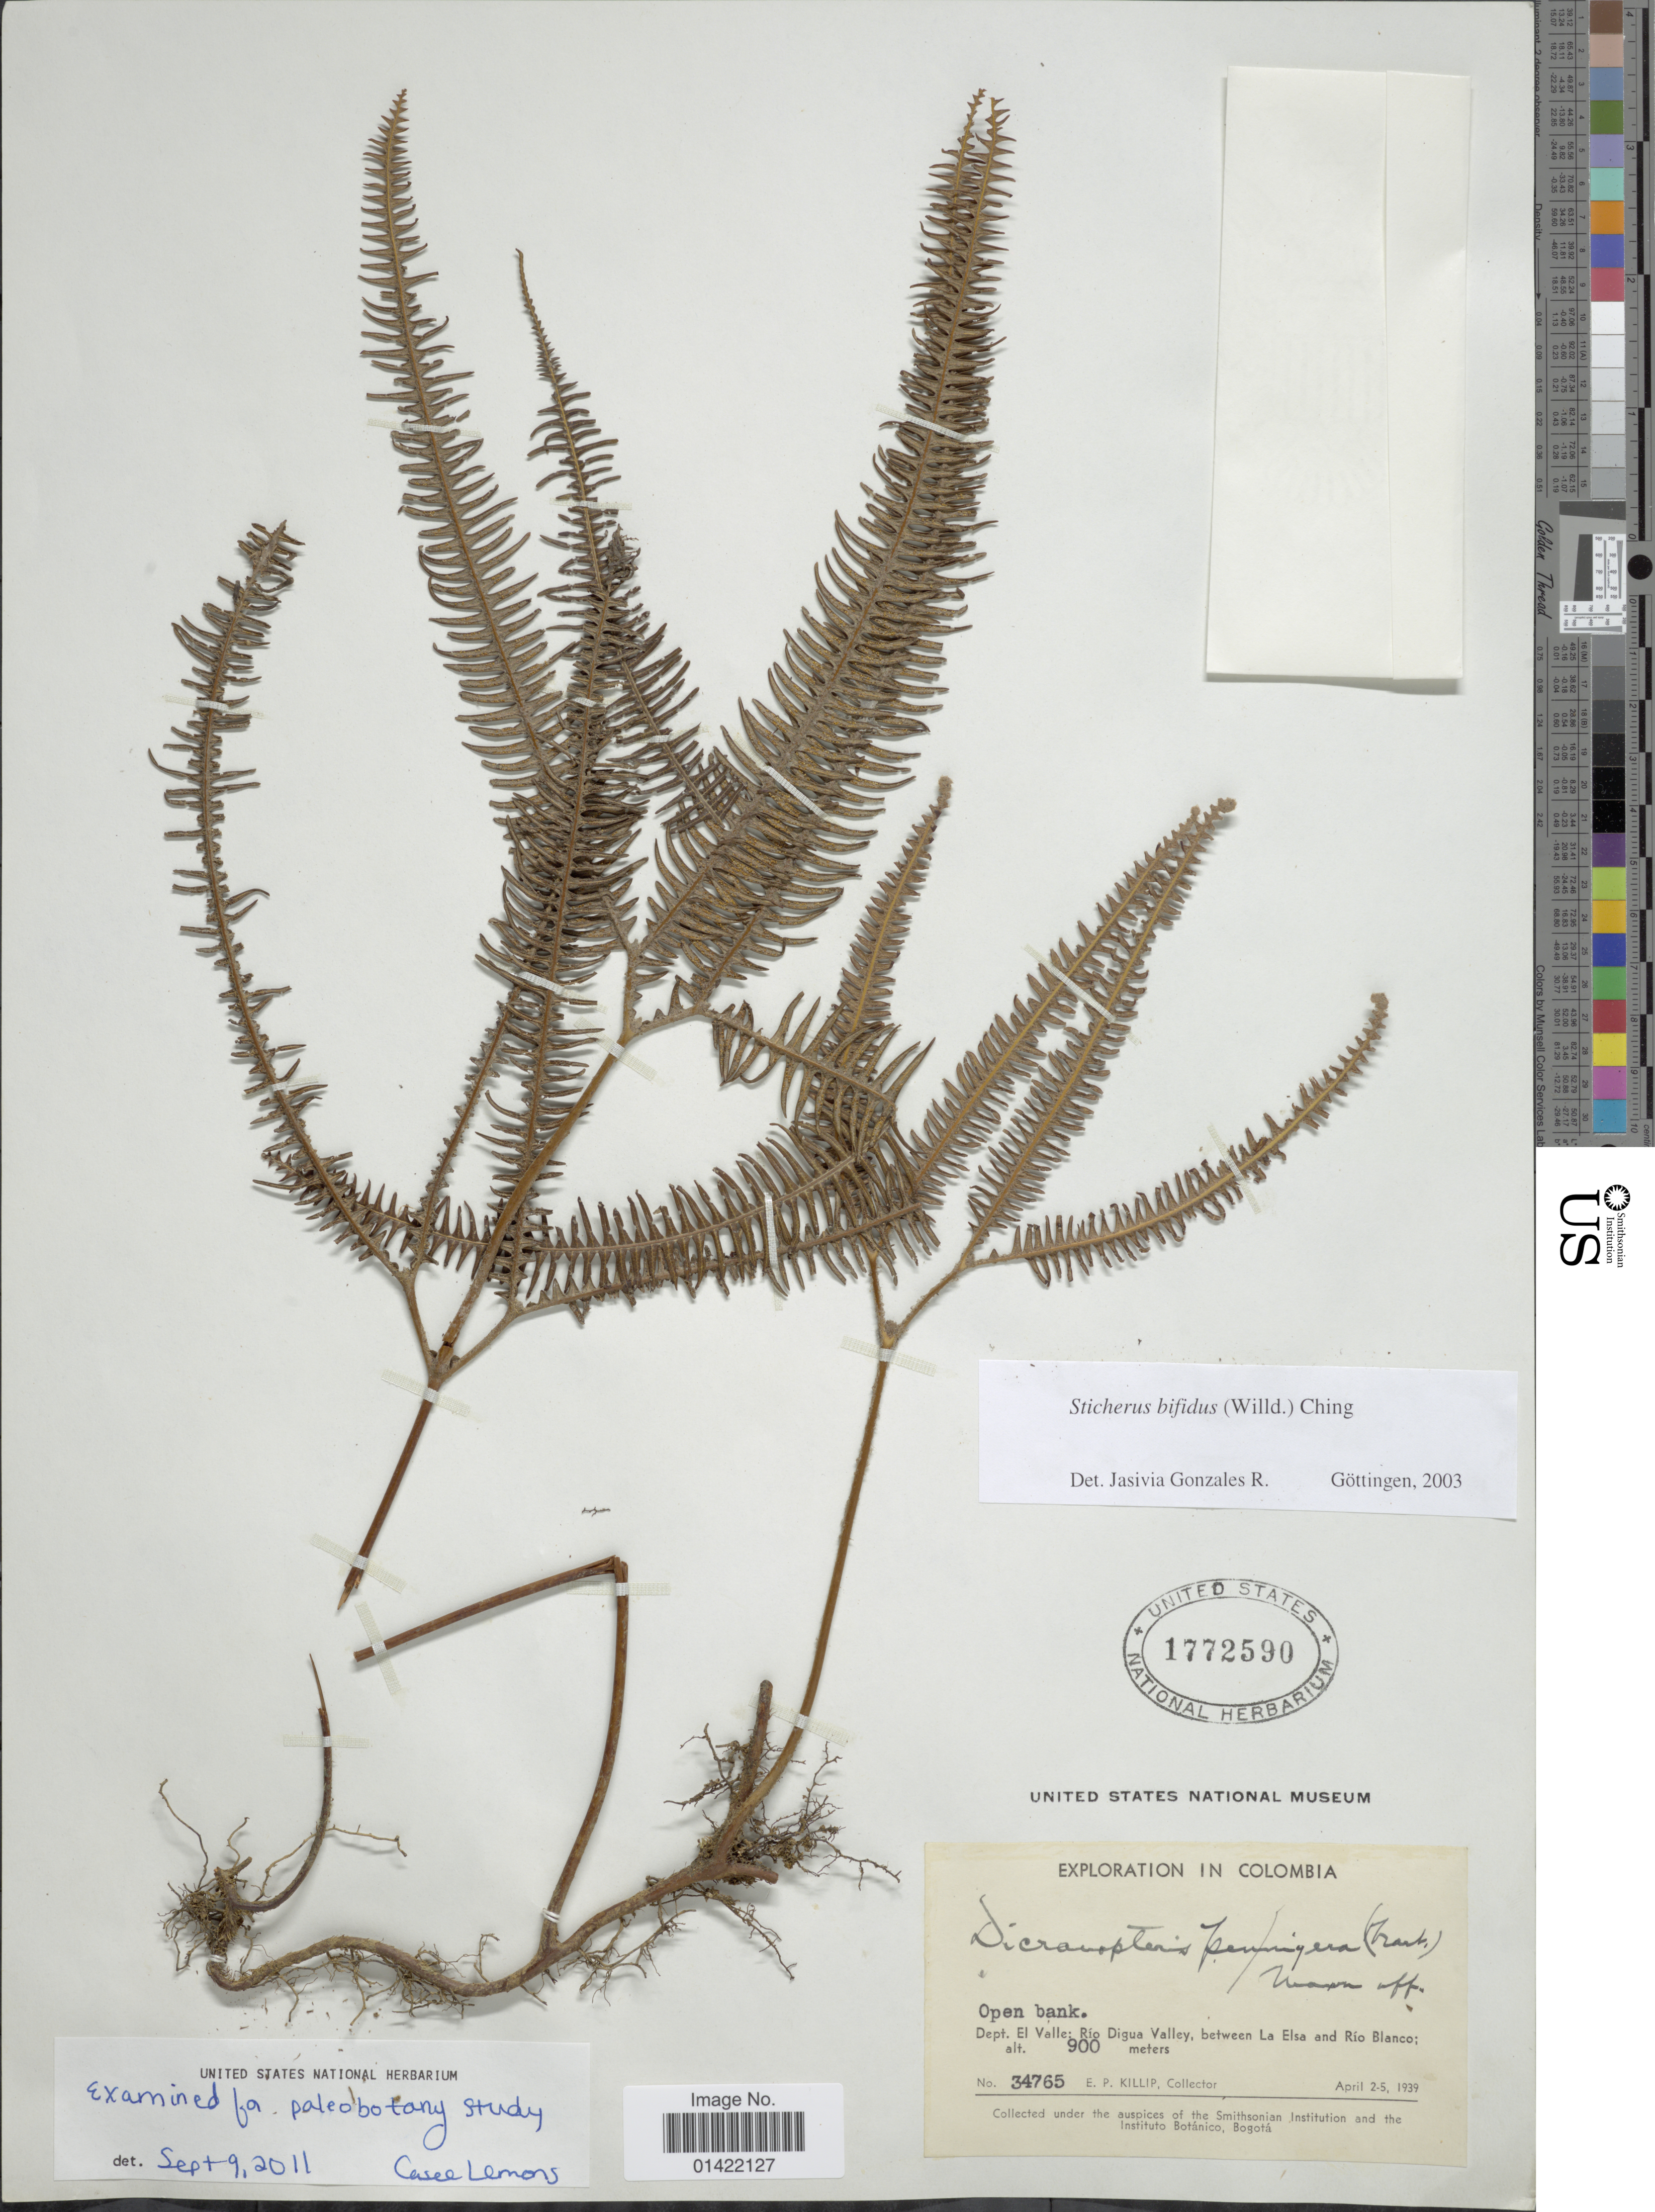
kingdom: Plantae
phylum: Tracheophyta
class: Polypodiopsida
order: Gleicheniales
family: Gleicheniaceae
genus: Sticherus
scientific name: Sticherus bifidus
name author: (Willd.) Ching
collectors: E. P. Killip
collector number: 34765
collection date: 1939-04-02/1939-04-05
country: Colombia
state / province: Valle del Cauca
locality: Dept. El Valle: Rio Digua Valley, between La Elsa and Rio Blanco.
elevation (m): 900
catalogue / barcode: US 1772590